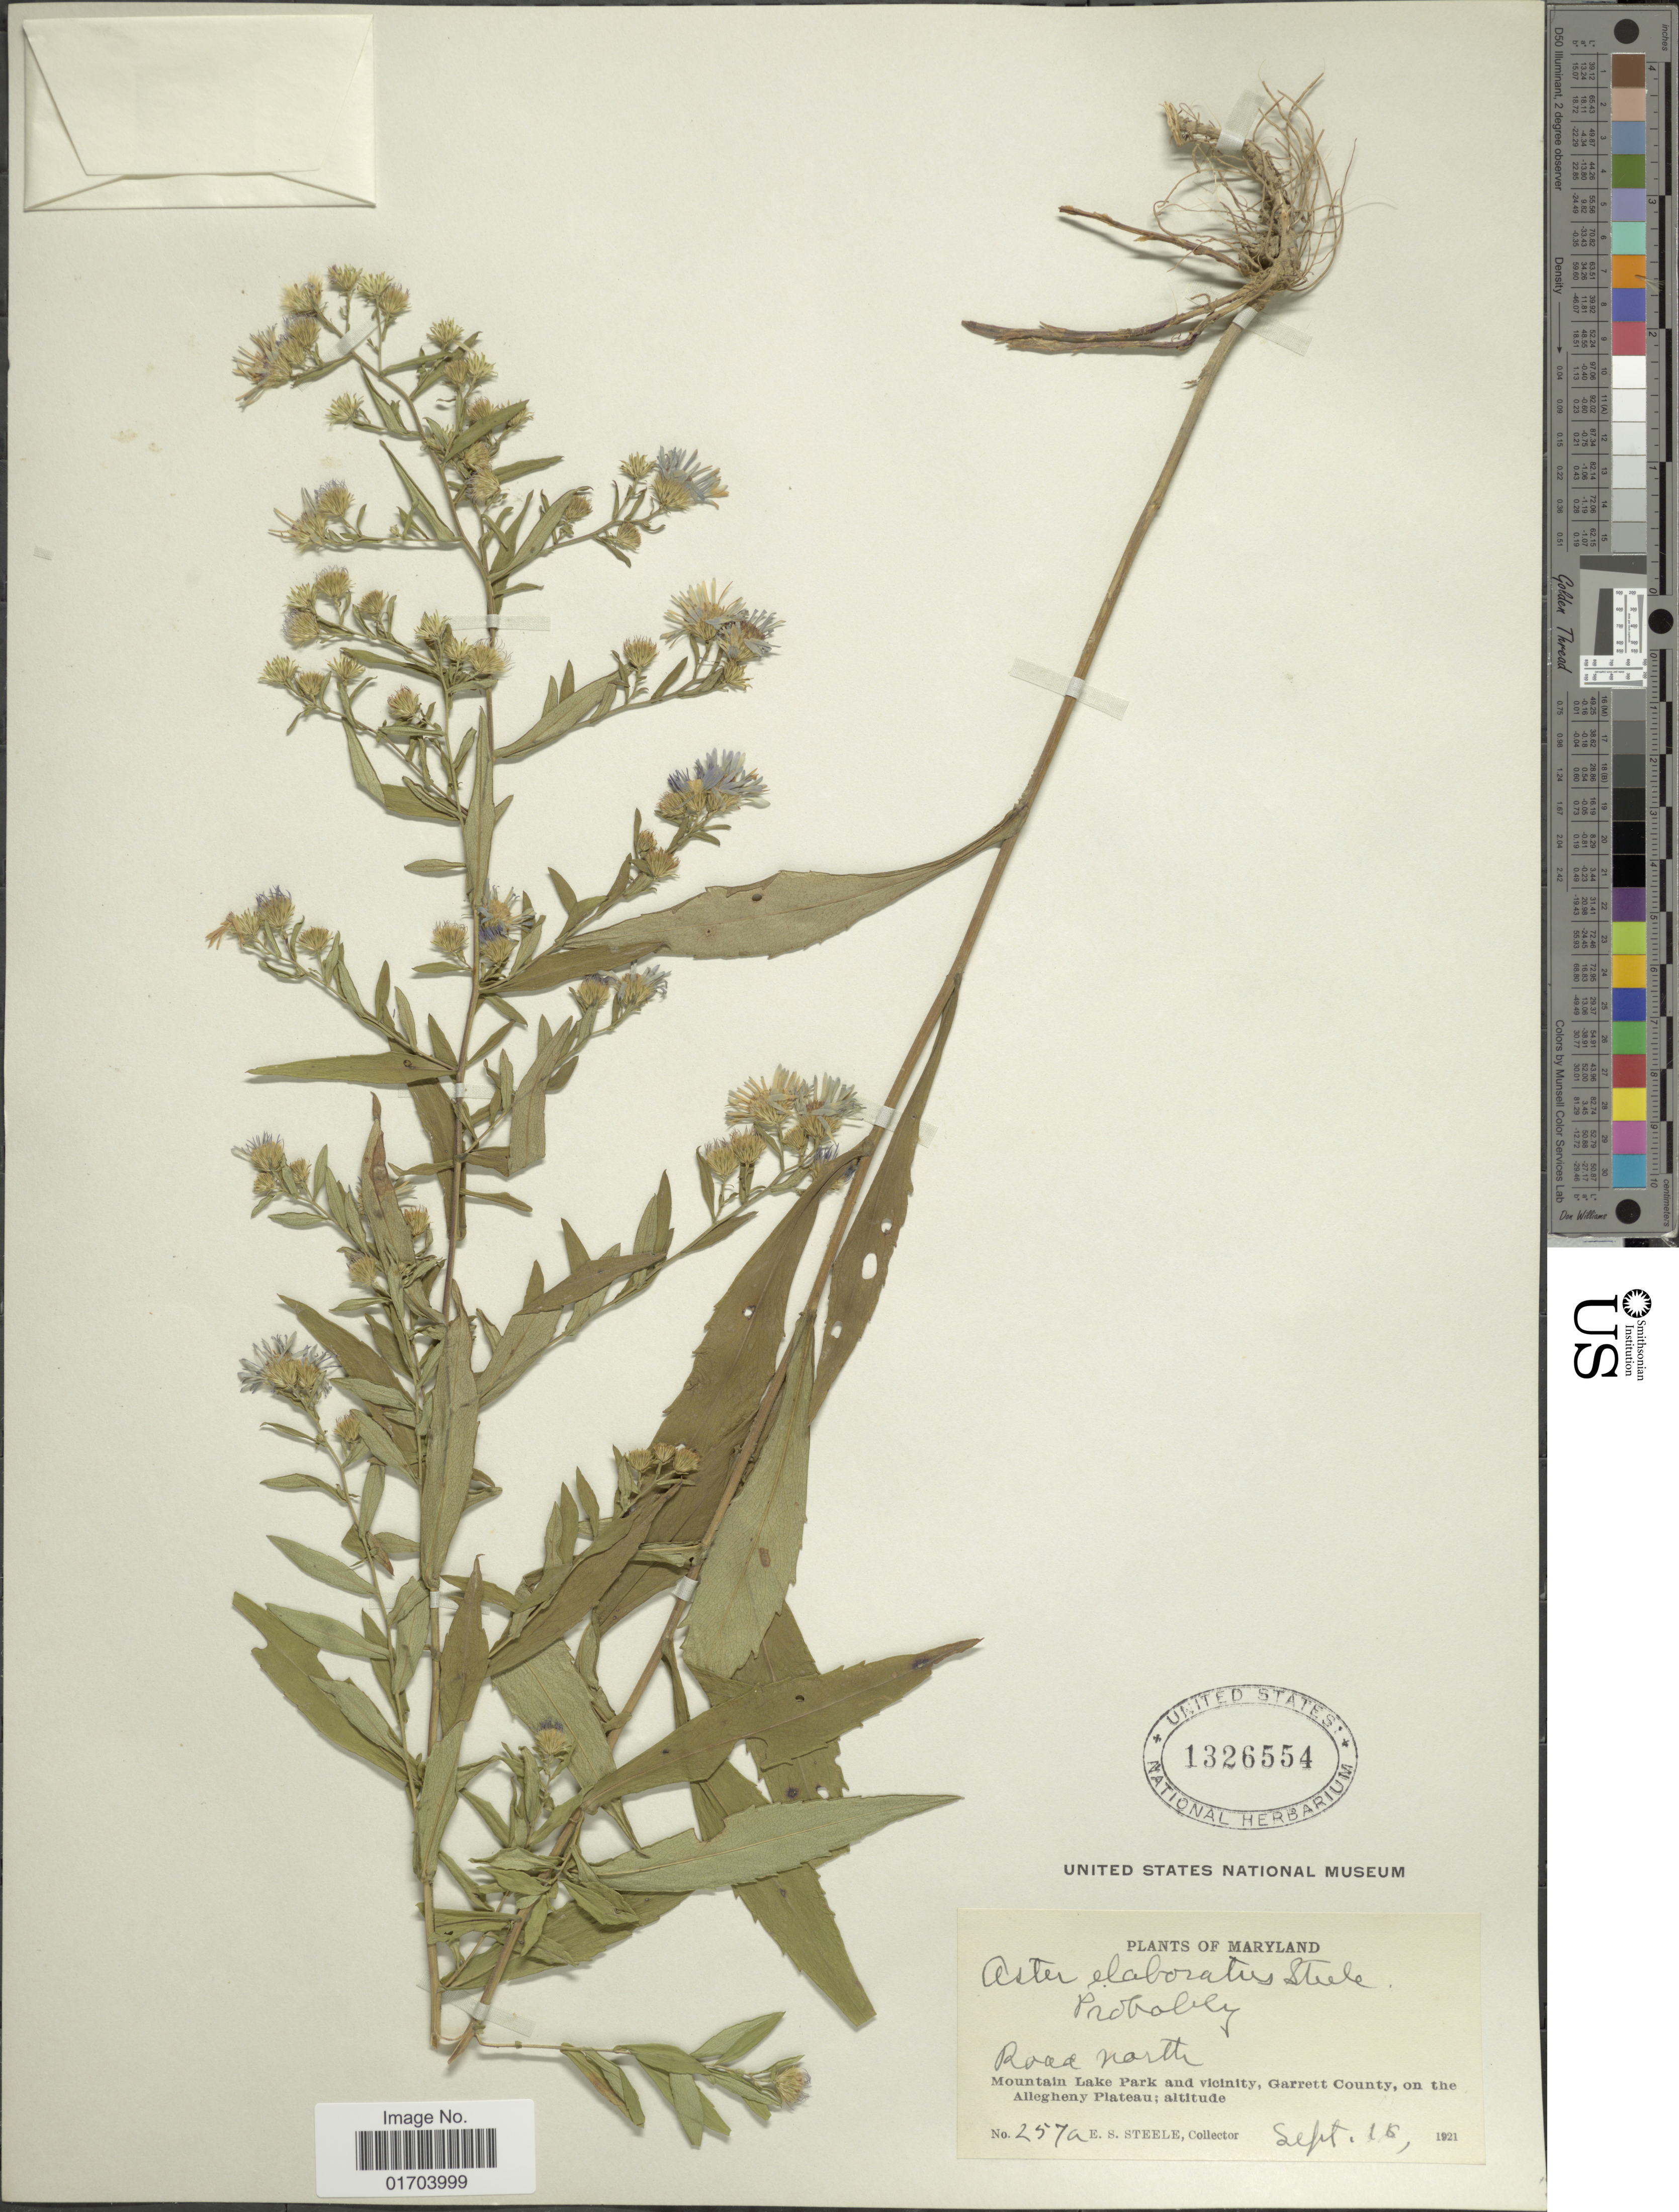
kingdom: Plantae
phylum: Tracheophyta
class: Magnoliopsida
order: Asterales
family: Asteraceae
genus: Aster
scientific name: Aster elaboratus E.S. Steele sp. nov. ined.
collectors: E. Steele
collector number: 257a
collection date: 1921-09-15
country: United States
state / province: Maryland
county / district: Garrett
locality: Road north, Mountain Lake park and Vicinity, Garrett County, on the Allegheny Plateau.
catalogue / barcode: US 1326554